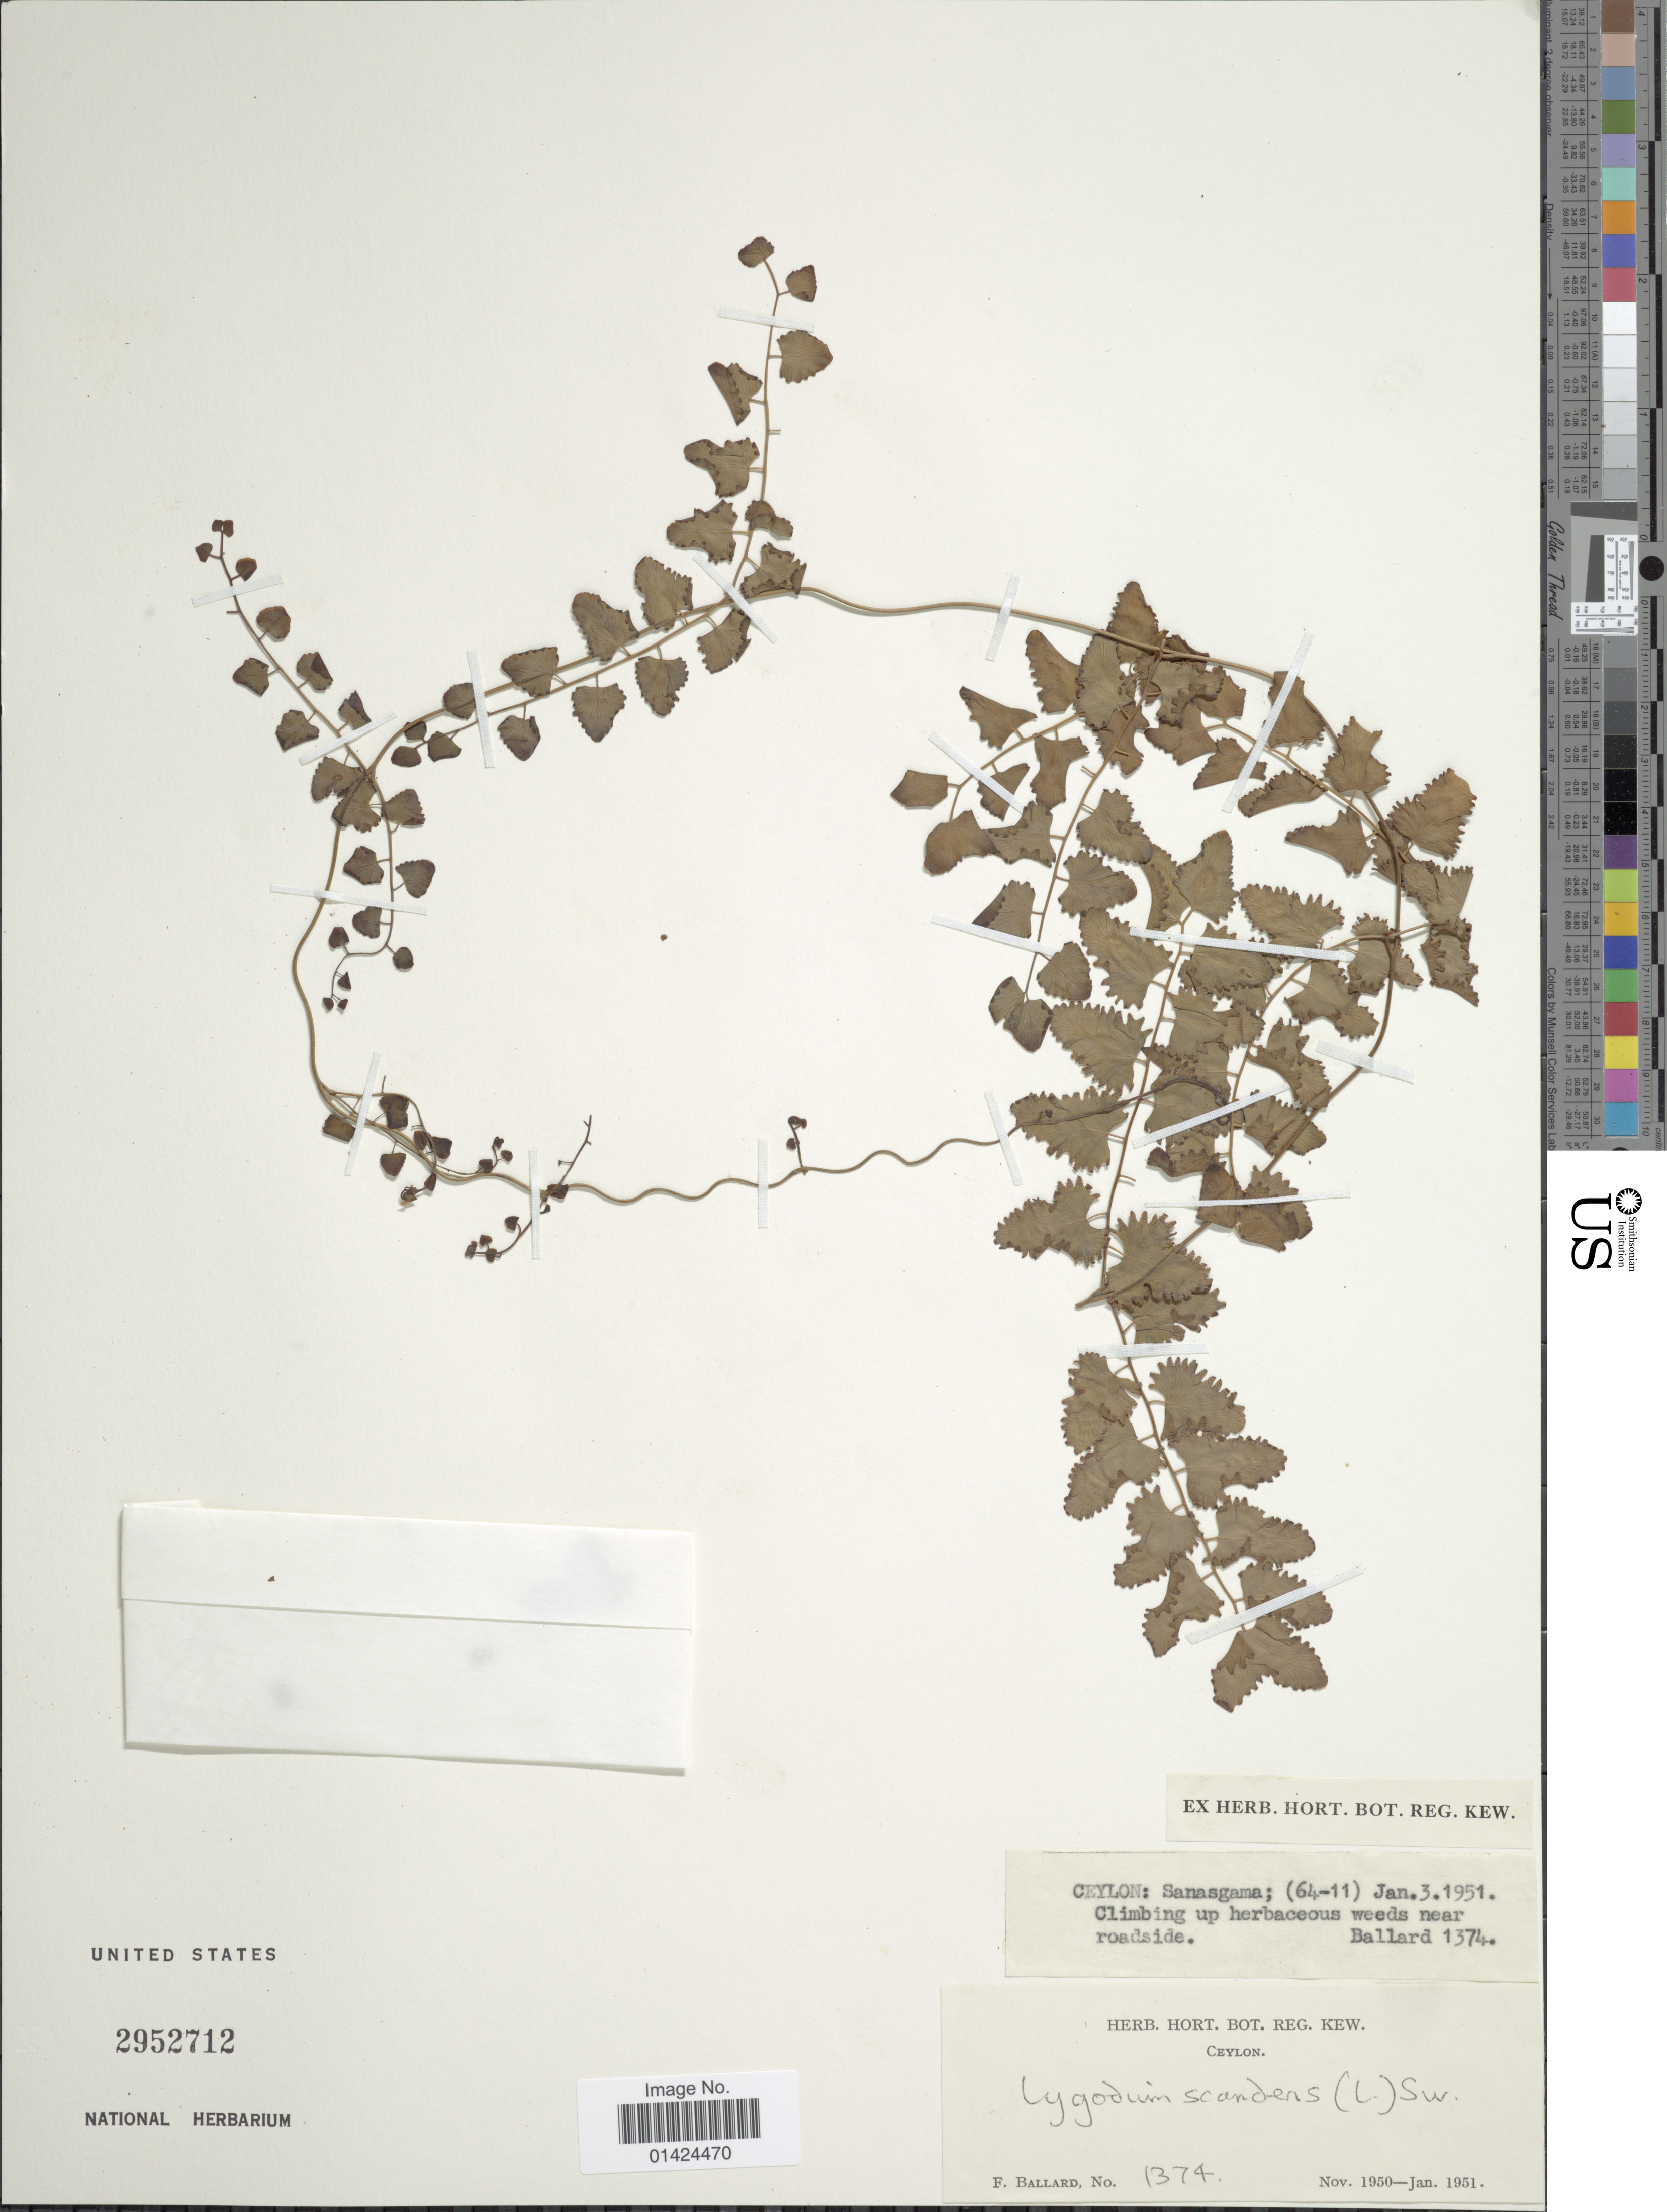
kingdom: Plantae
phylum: Tracheophyta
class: Polypodiopsida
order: Schizaeales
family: Lygodiaceae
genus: Lygodium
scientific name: Lygodium microphyllum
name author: (Cav.) R. Br.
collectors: F. Ballard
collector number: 1374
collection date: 1951-01-03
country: Sri Lanka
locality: Ceylon: Sanasgama.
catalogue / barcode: US 2952712